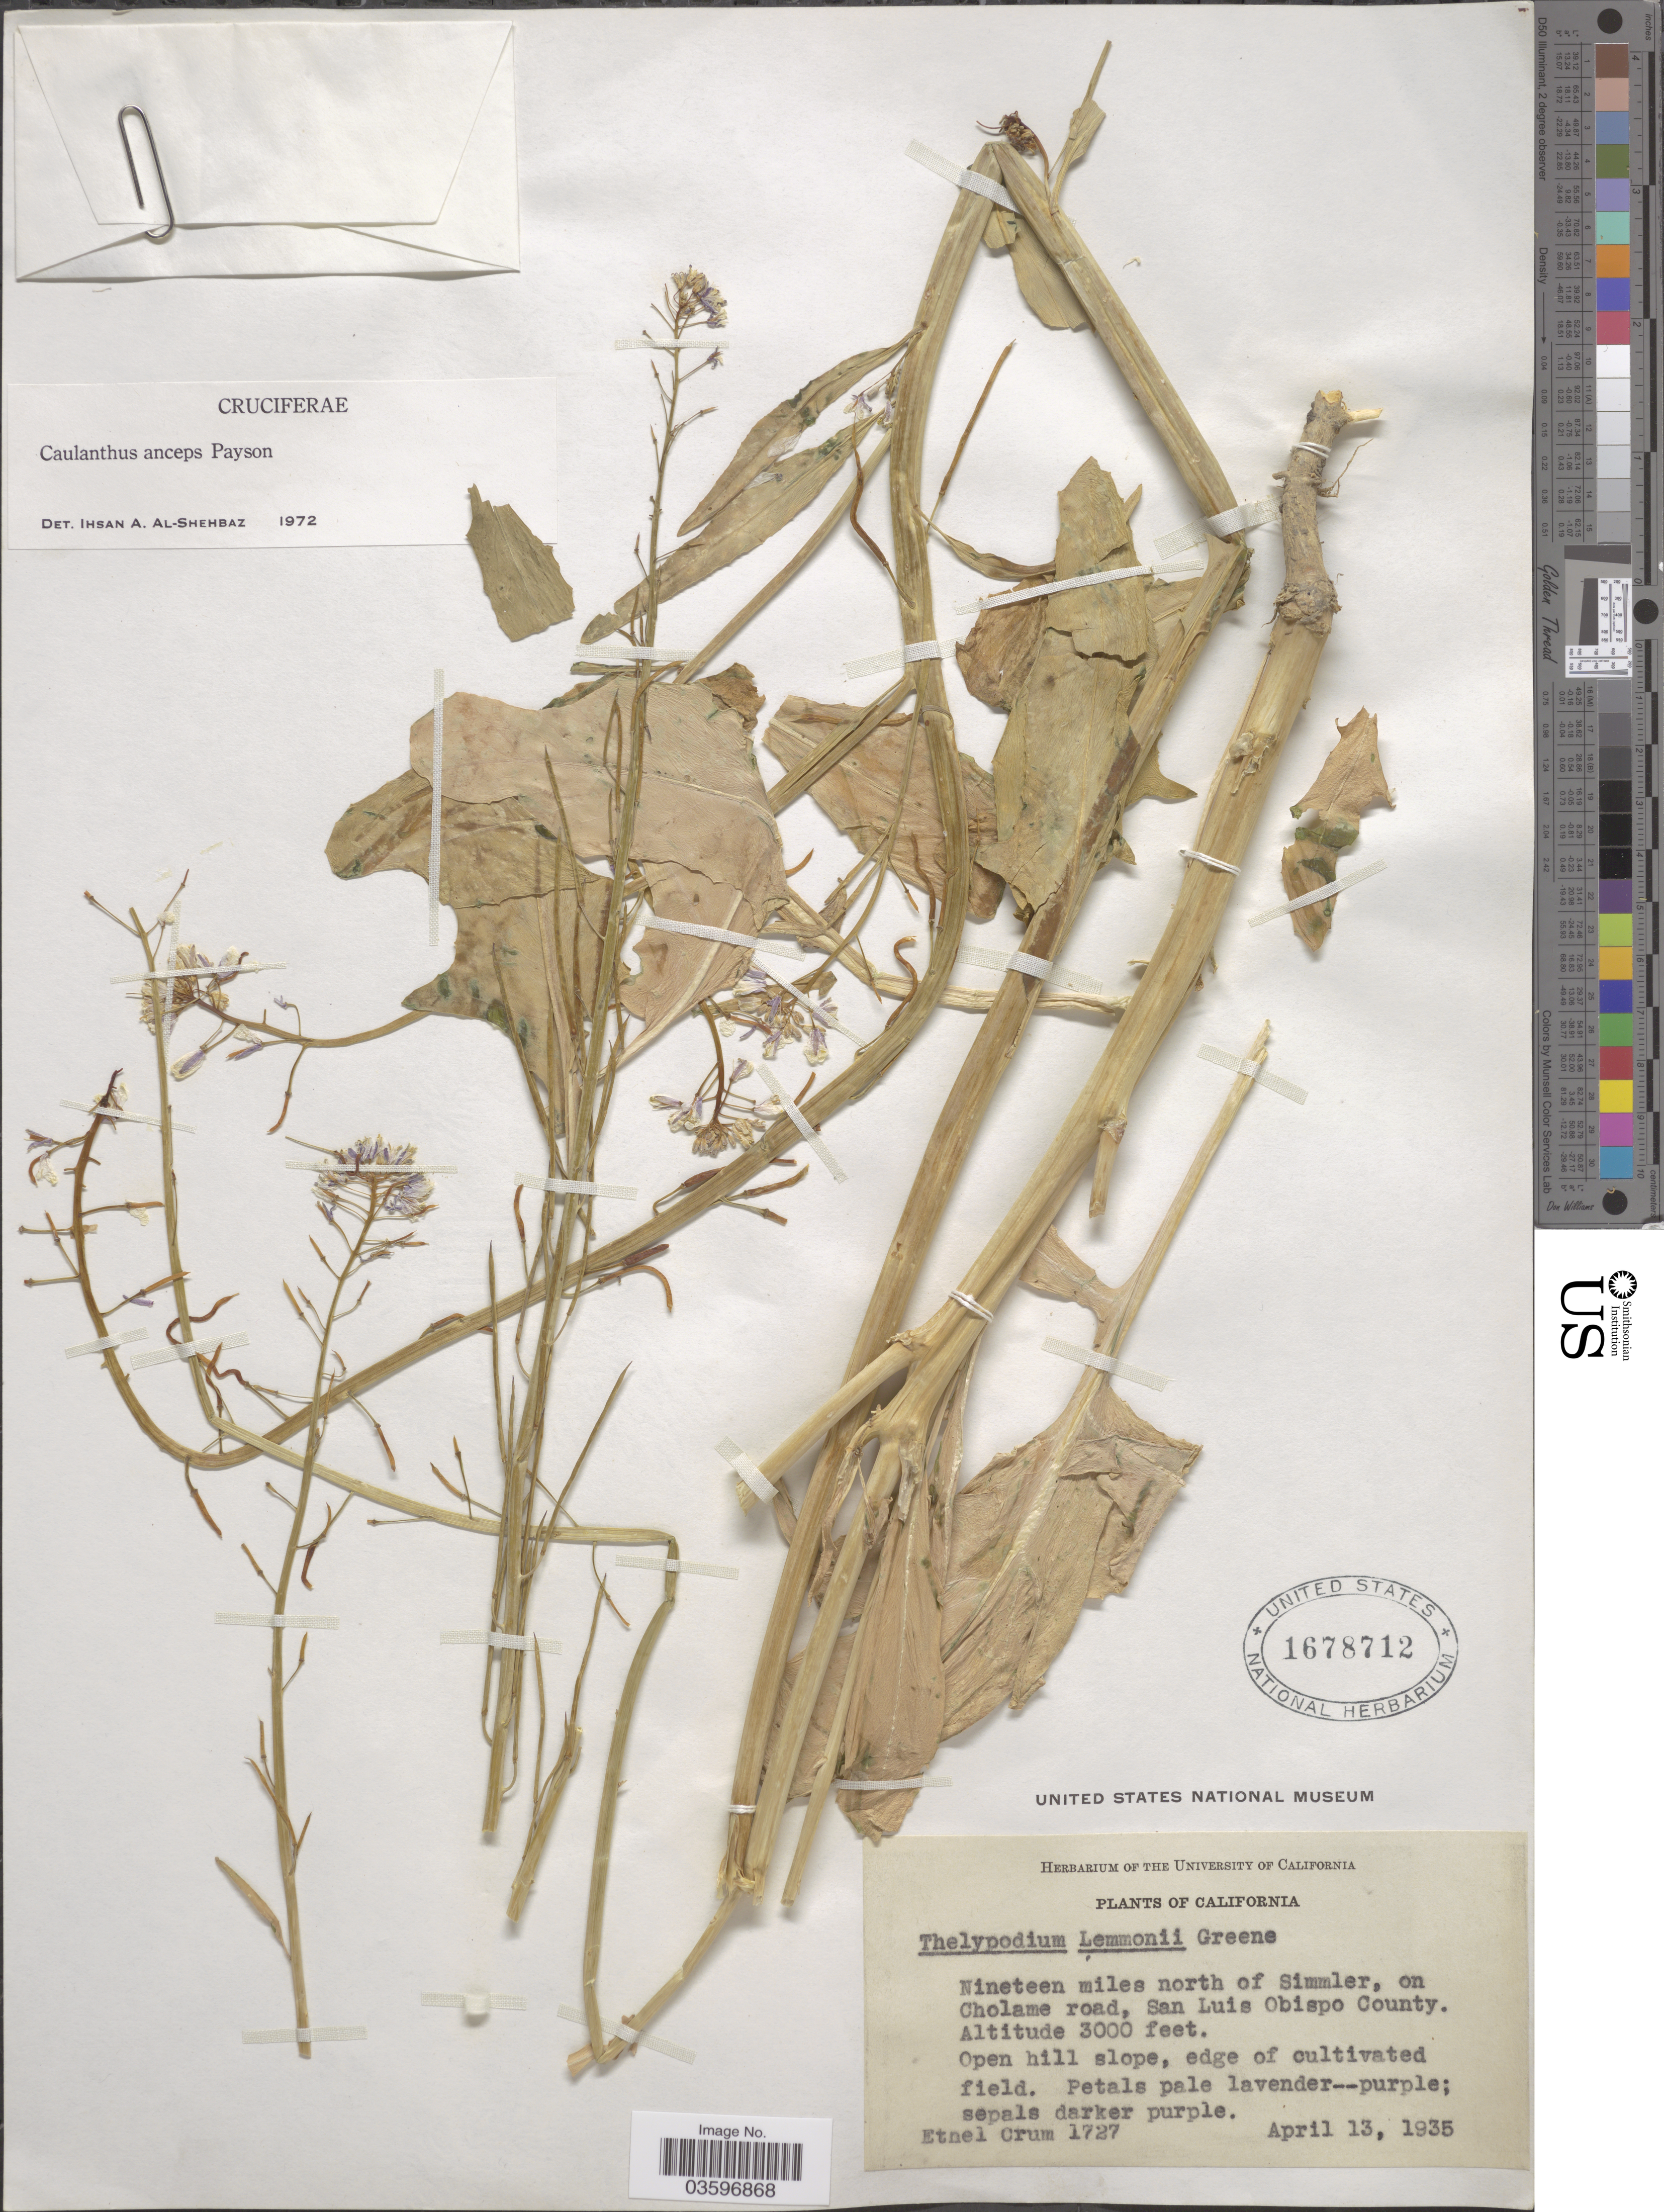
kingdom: Plantae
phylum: Tracheophyta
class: Magnoliopsida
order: Brassicales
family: Brassicaceae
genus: Caulanthus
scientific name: Caulanthus anceps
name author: Payson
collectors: E. K. Crum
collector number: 1727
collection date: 1935-04-13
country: United States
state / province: California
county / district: San Luis Obispo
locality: Nineteen miles north of Simmler, on Cholame road, San Luis Obispo County.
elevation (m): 914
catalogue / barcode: US 1678712